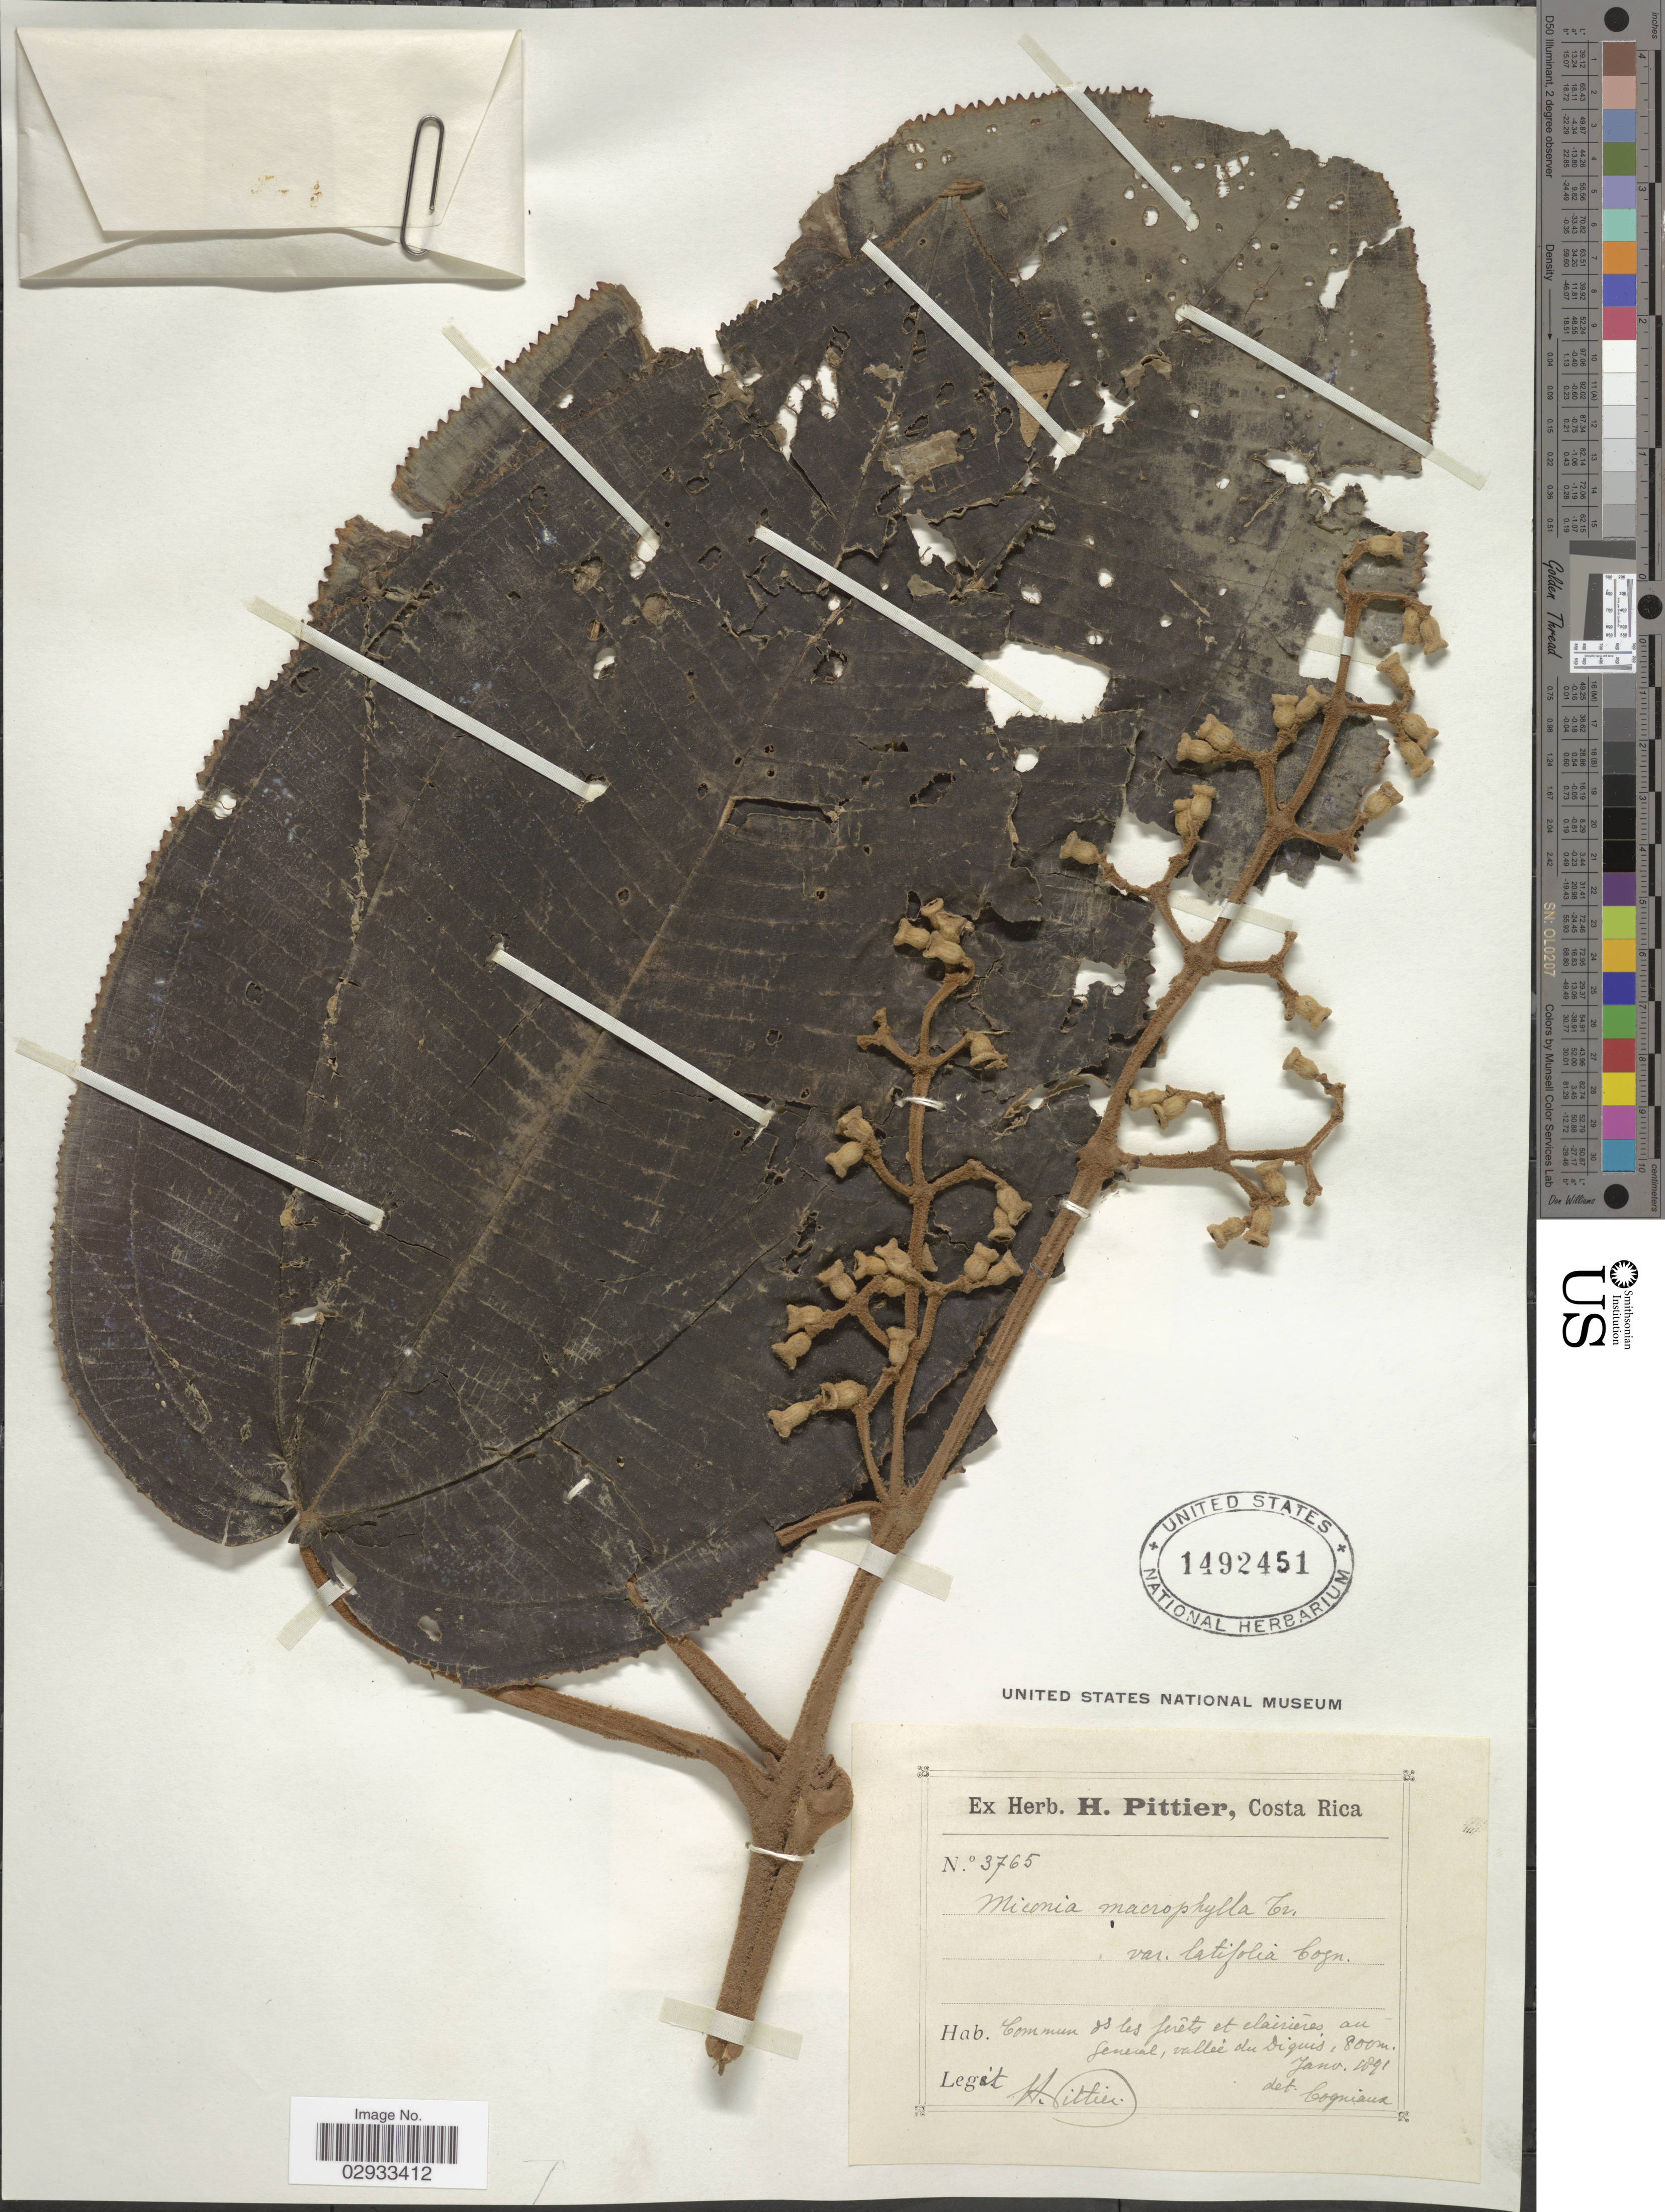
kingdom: Plantae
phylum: Tracheophyta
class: Magnoliopsida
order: Myrtales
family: Melastomataceae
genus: Miconia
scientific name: Miconia serrulata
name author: (DC.) Naudin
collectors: H. F. Pittier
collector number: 3765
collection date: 1891-01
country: Costa Rica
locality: General, vallée du Diquis.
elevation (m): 800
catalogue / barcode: US 1492451